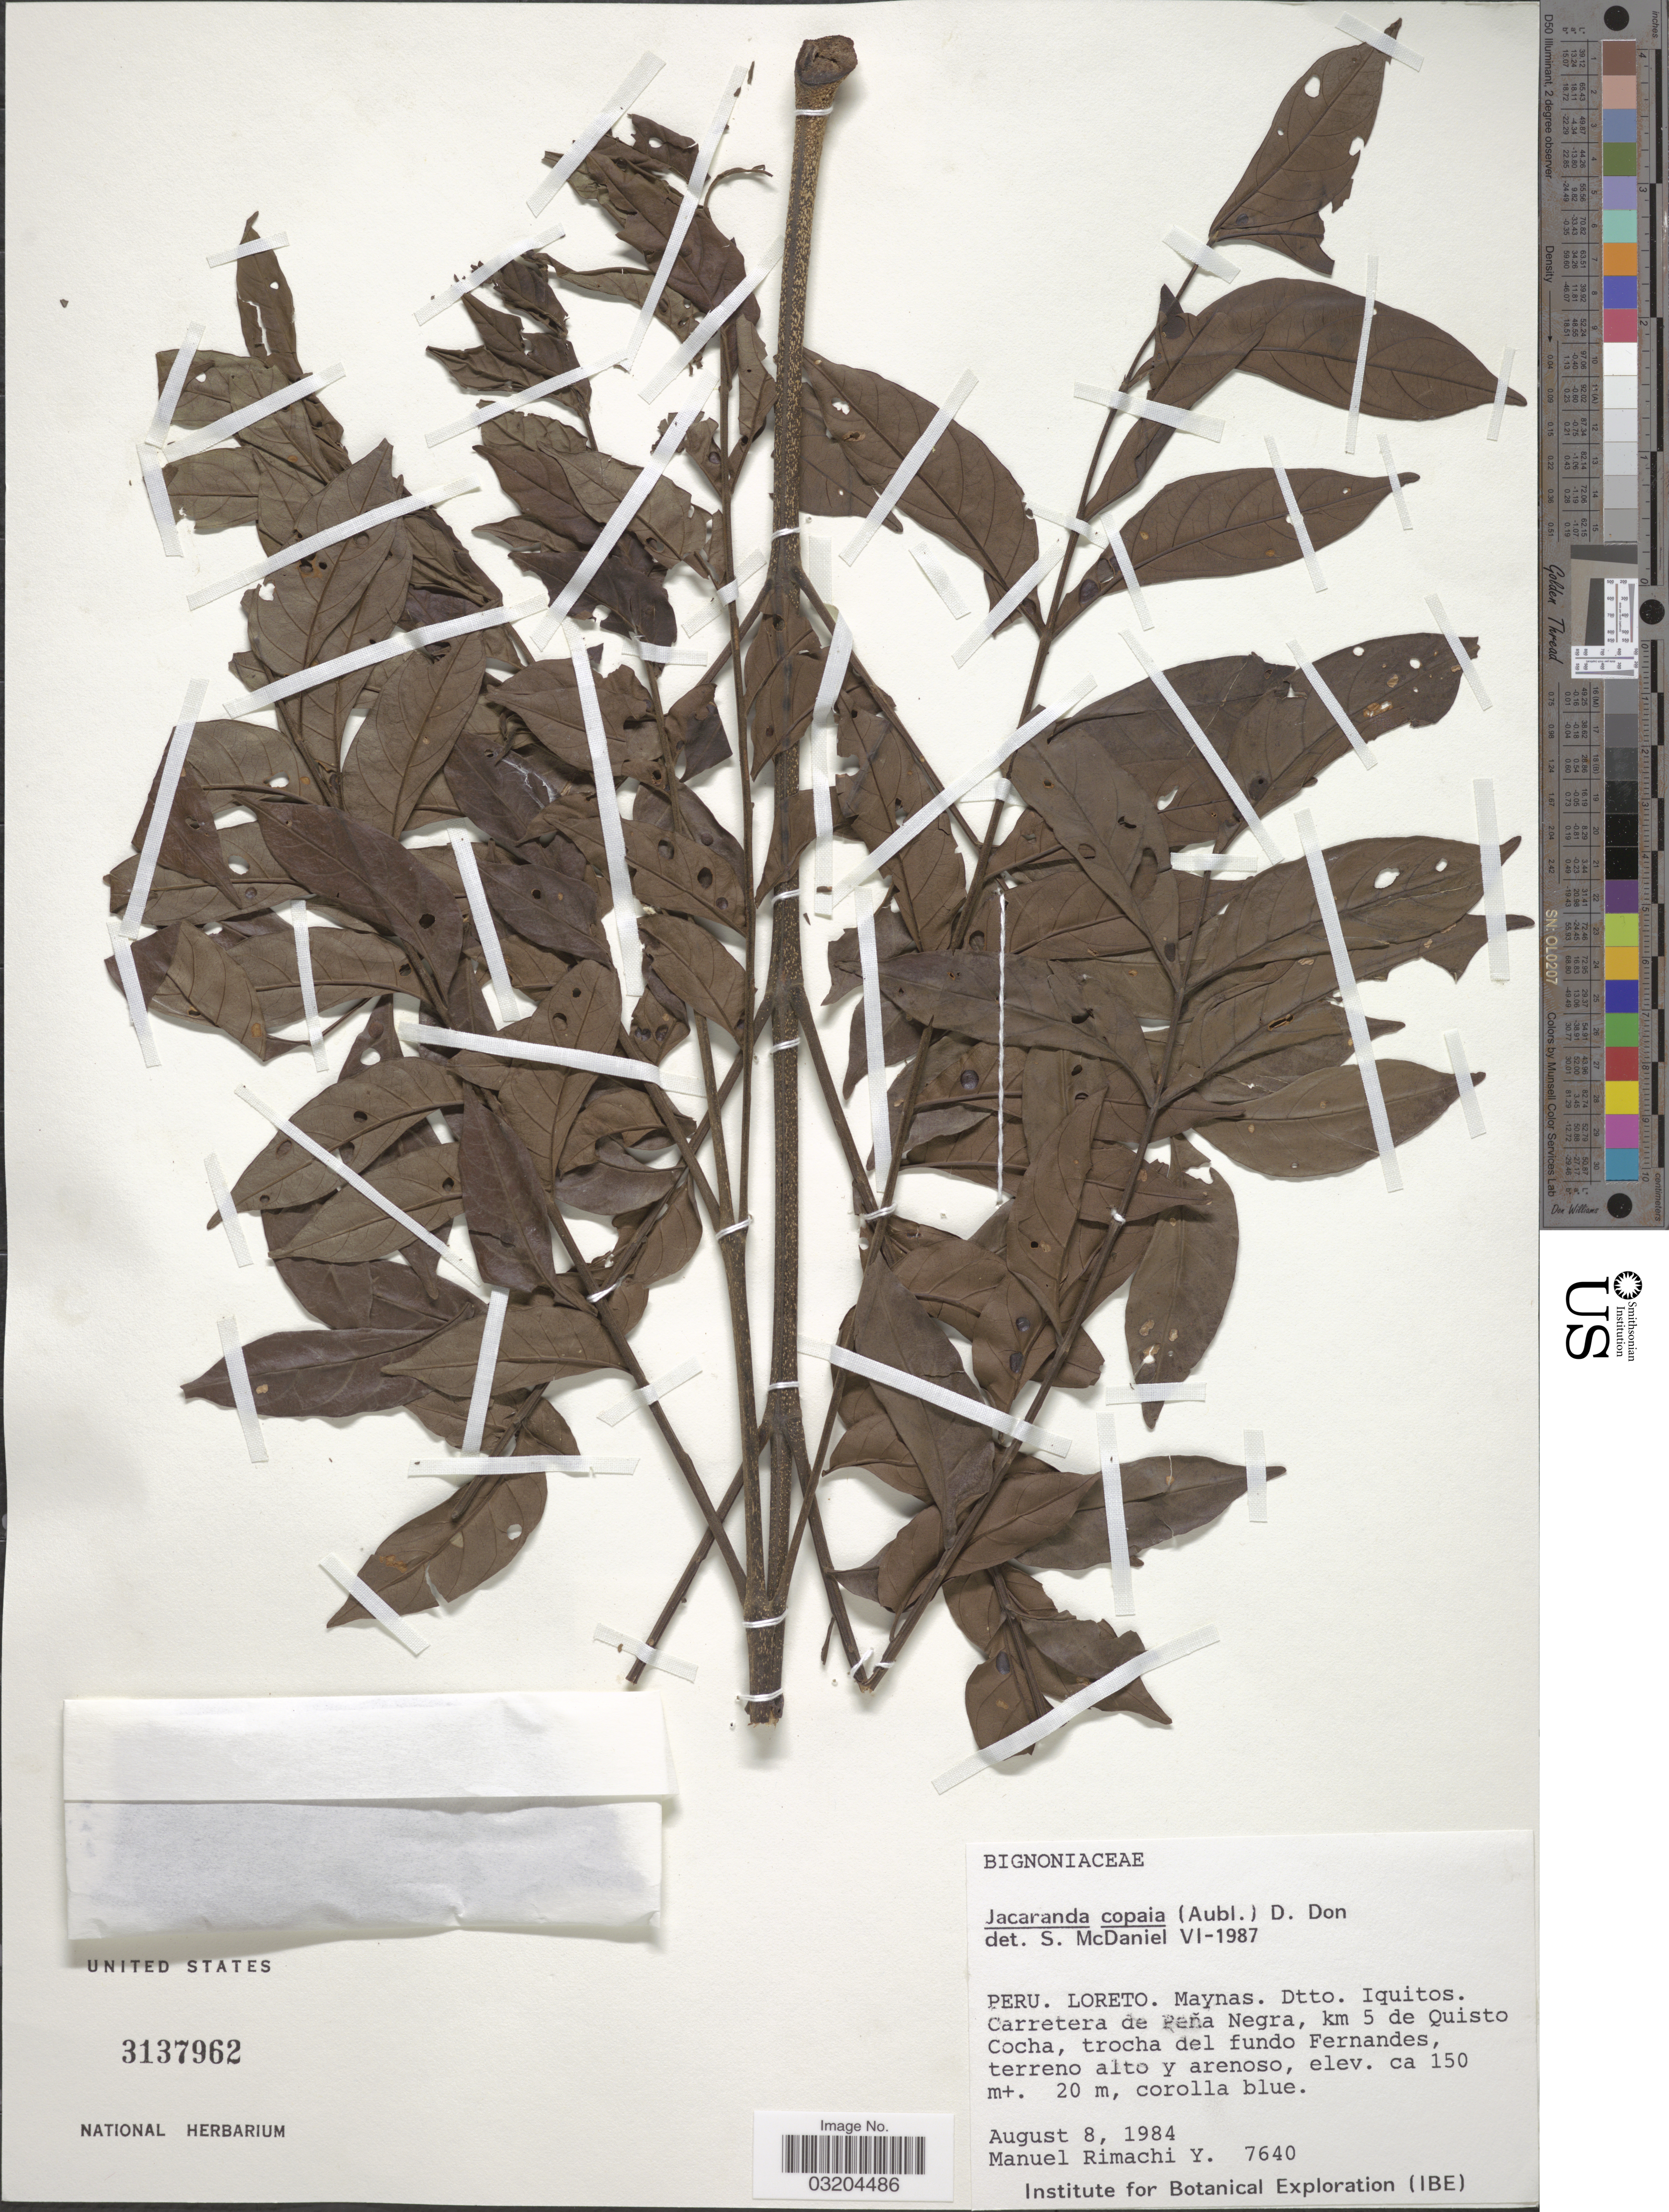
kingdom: Plantae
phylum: Tracheophyta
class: Magnoliopsida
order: Lamiales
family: Bignoniaceae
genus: Jacaranda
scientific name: Jacaranda copaia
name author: (Aubl.) D. Don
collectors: M. Rimachi Y.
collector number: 7640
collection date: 1984-08-08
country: Peru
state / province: Loreto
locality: Maynas. Dtto. Iquitos. Carretera de Peña Negra, km 5 de Quisto Cocha, trocha del fundo Fernandes.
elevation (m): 150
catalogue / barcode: US 3137962